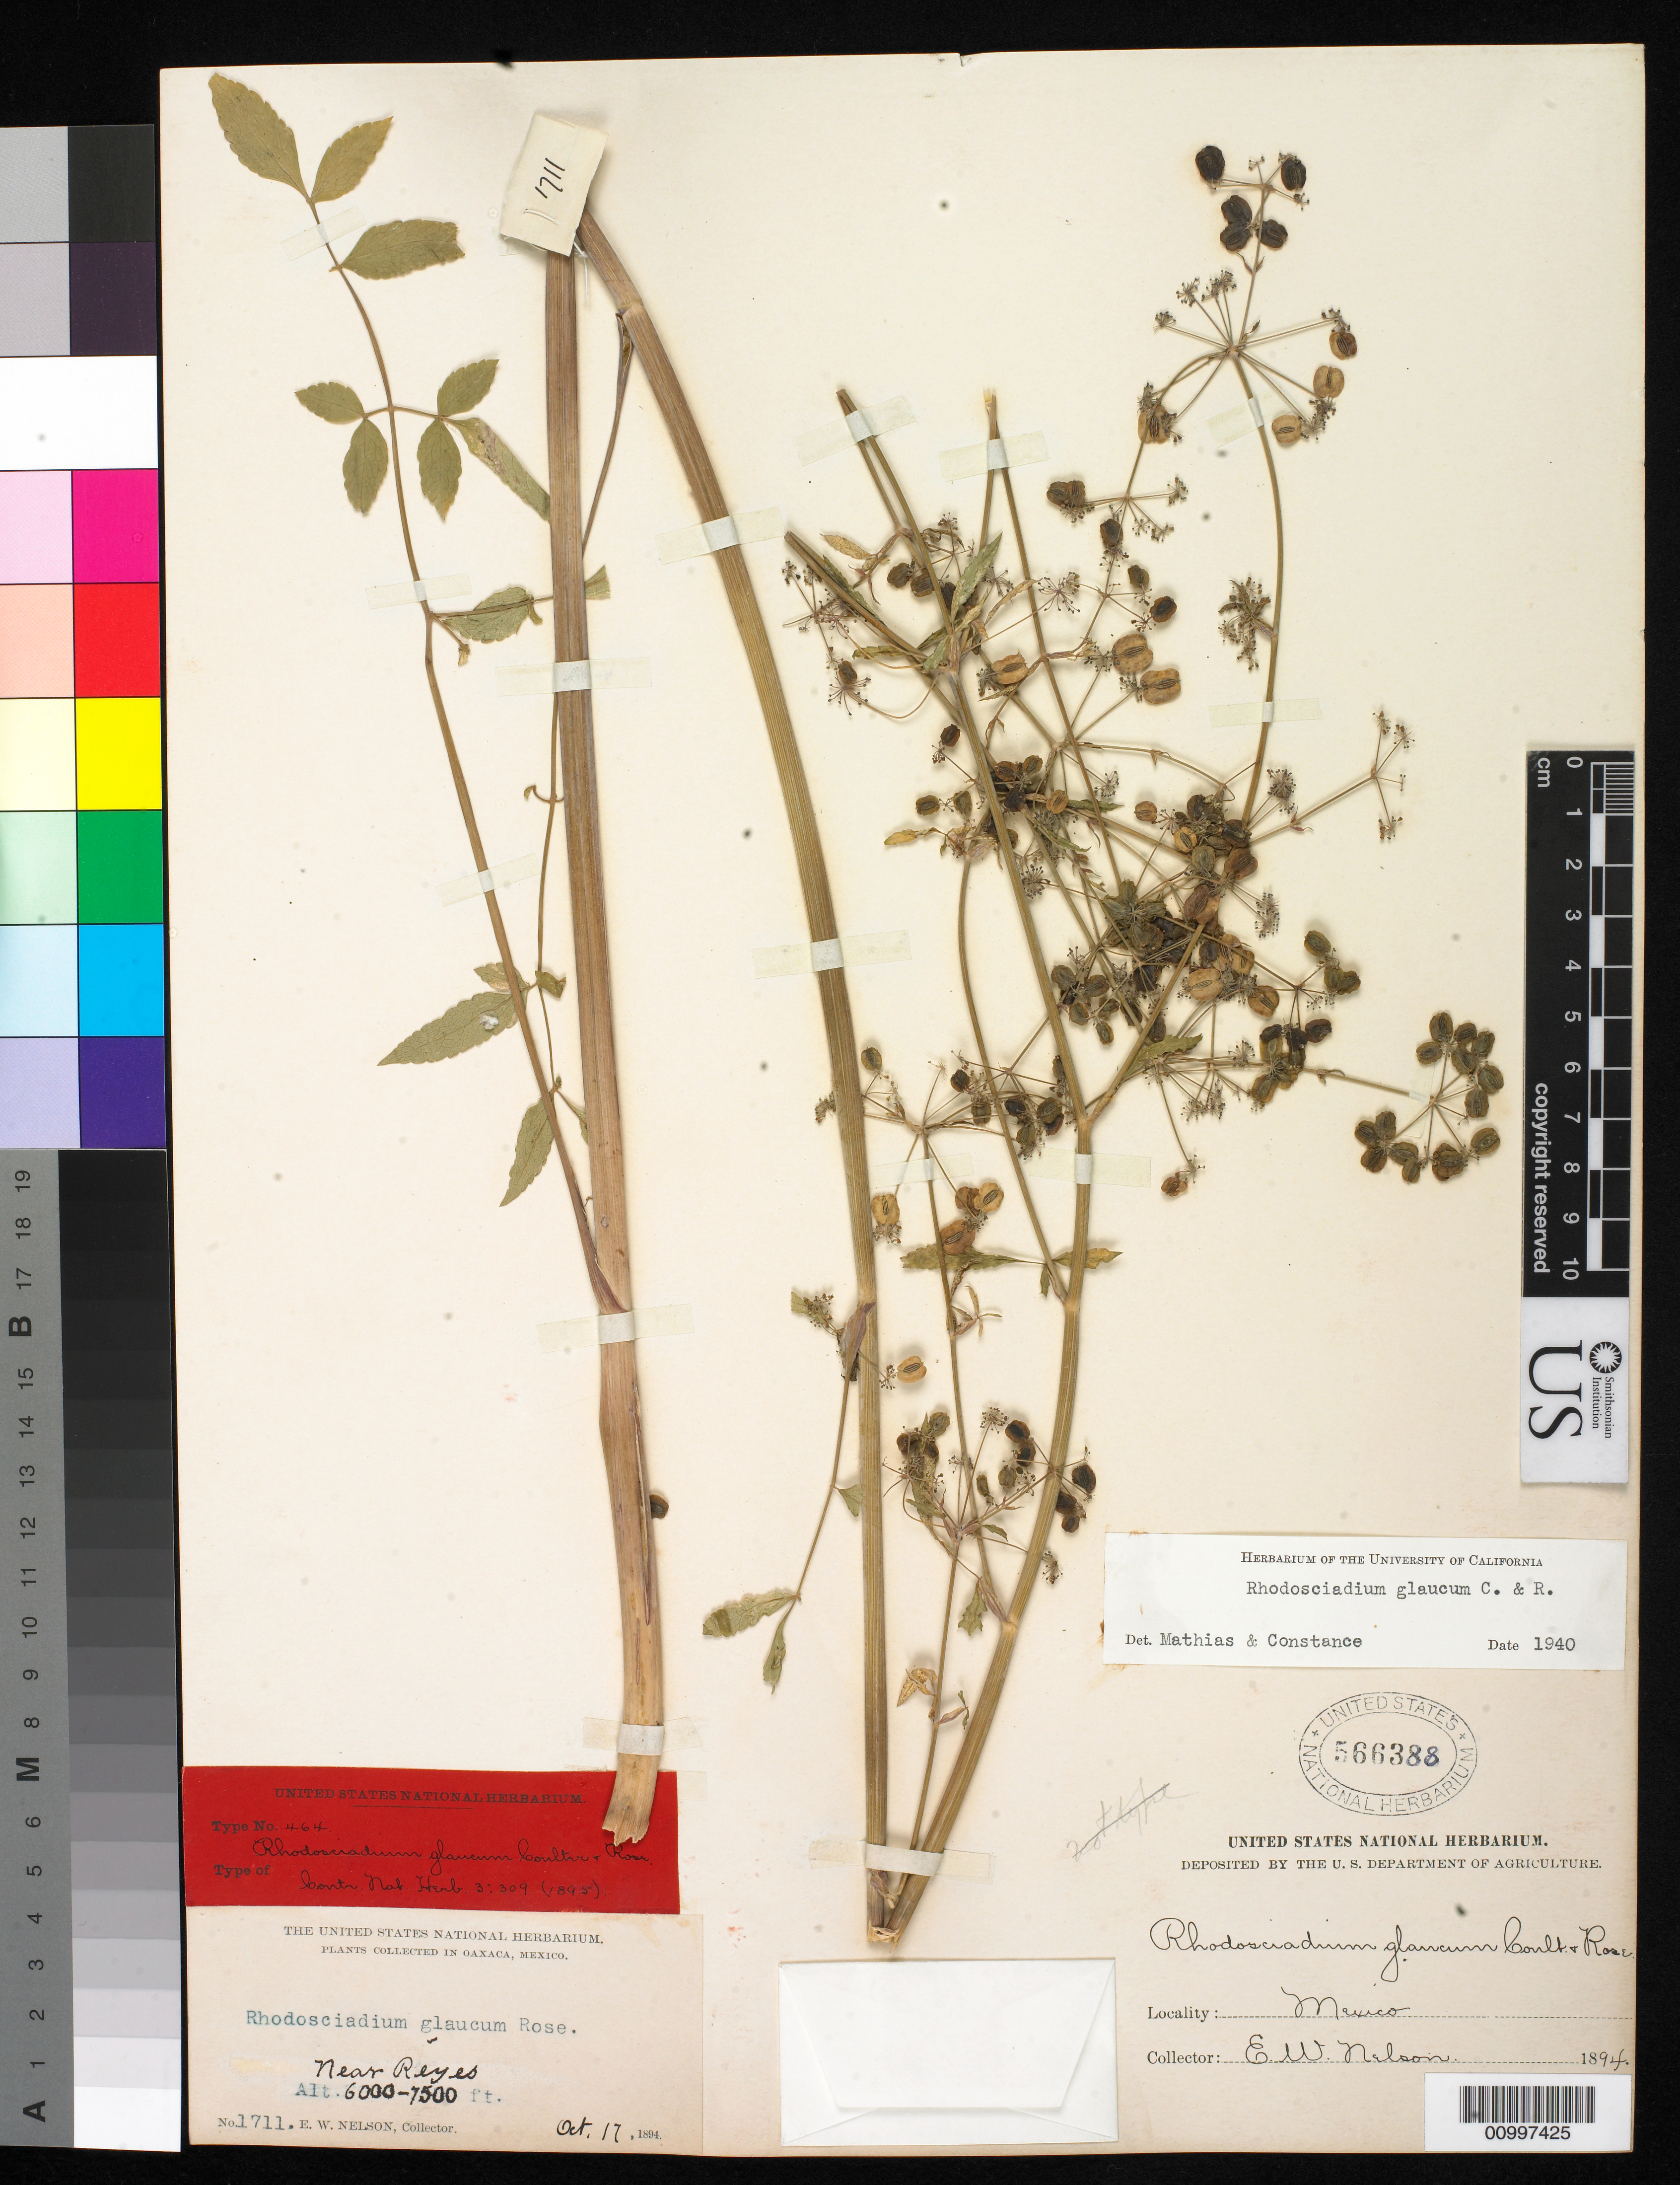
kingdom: Plantae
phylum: Tracheophyta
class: Magnoliopsida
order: Apiales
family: Apiaceae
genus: Rhodosciadium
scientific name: Rhodosciadium glaucum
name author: J.M. Coult. & Rose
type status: Syntype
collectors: E. W. Nelson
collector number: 1711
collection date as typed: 17 Oct 1894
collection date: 1894-10-17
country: Mexico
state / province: Oaxaca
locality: Near Reyes.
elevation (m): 1829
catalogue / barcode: US 566388